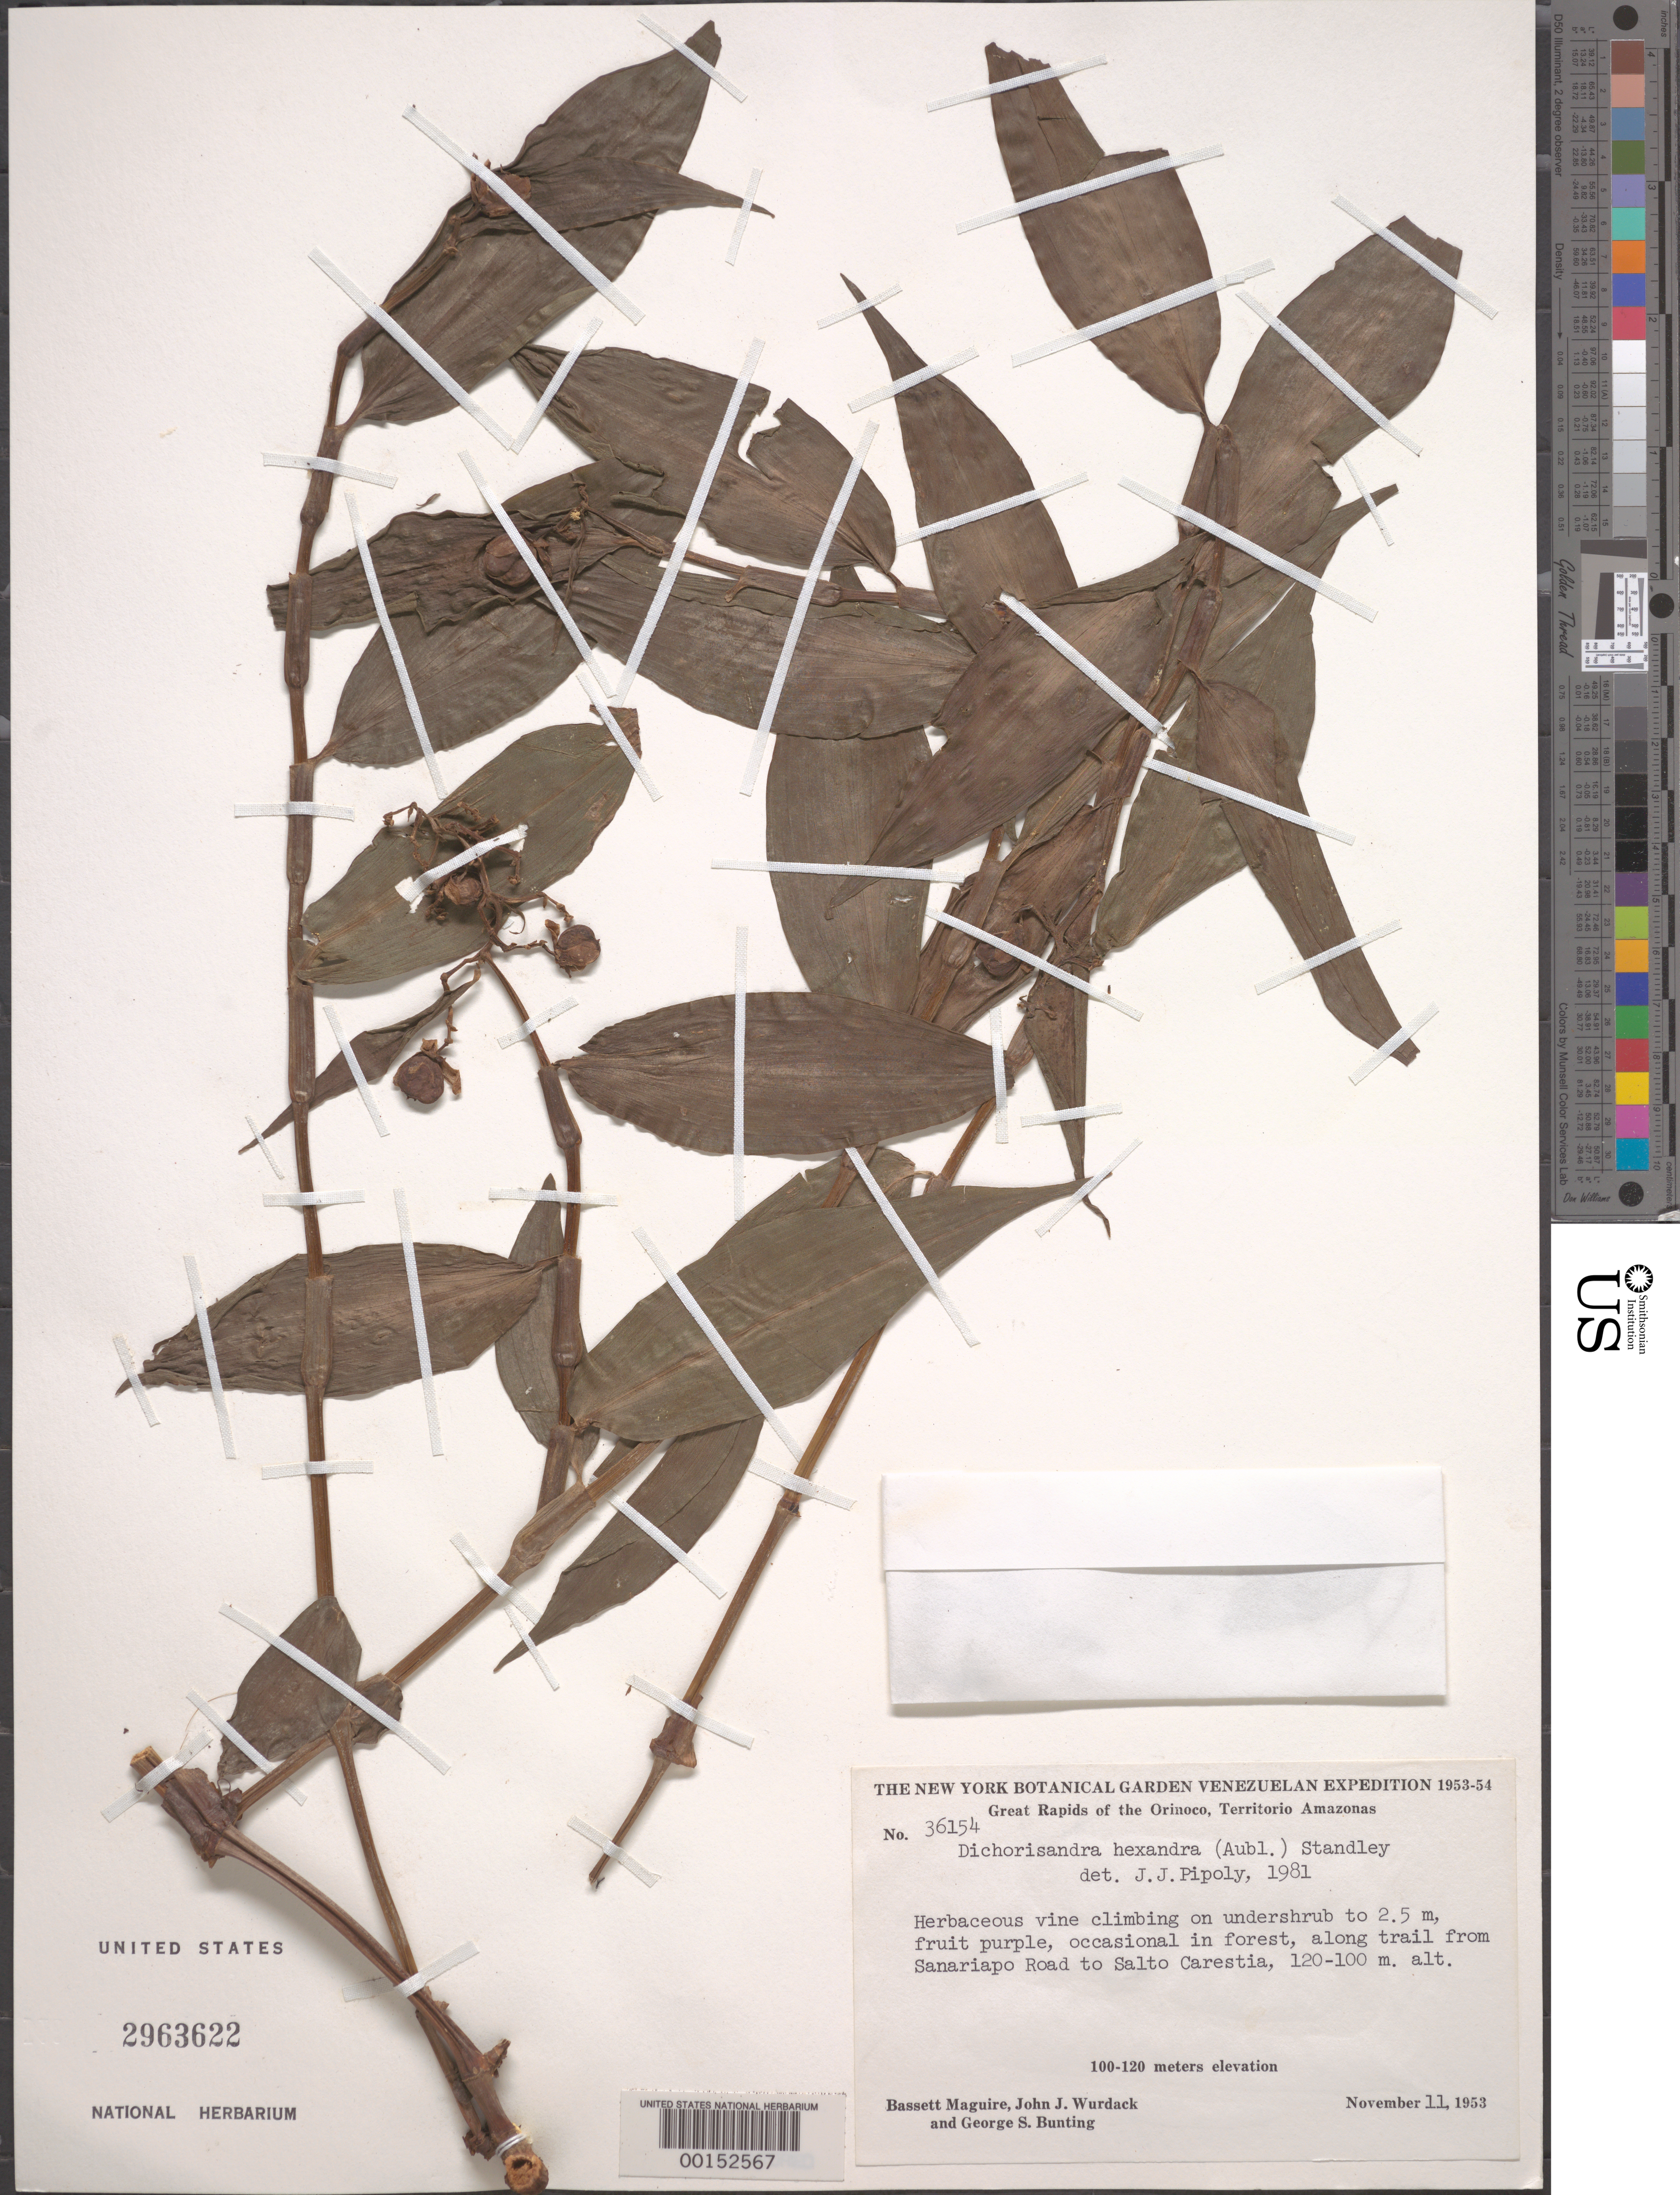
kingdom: Plantae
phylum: Tracheophyta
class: Liliopsida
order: Commelinales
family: Commelinaceae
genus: Dichorisandra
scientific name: Dichorisandra hexandra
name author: (Aubl.) Standl.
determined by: Pipoly, J. J., III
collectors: B. Maguire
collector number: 36154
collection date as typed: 11 Nov 1953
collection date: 1953-11-11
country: Venezuela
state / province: Amazonas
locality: Trail from sanariapo rd. to salto carestid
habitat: Forest understory; trailside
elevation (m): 100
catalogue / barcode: US 2963622